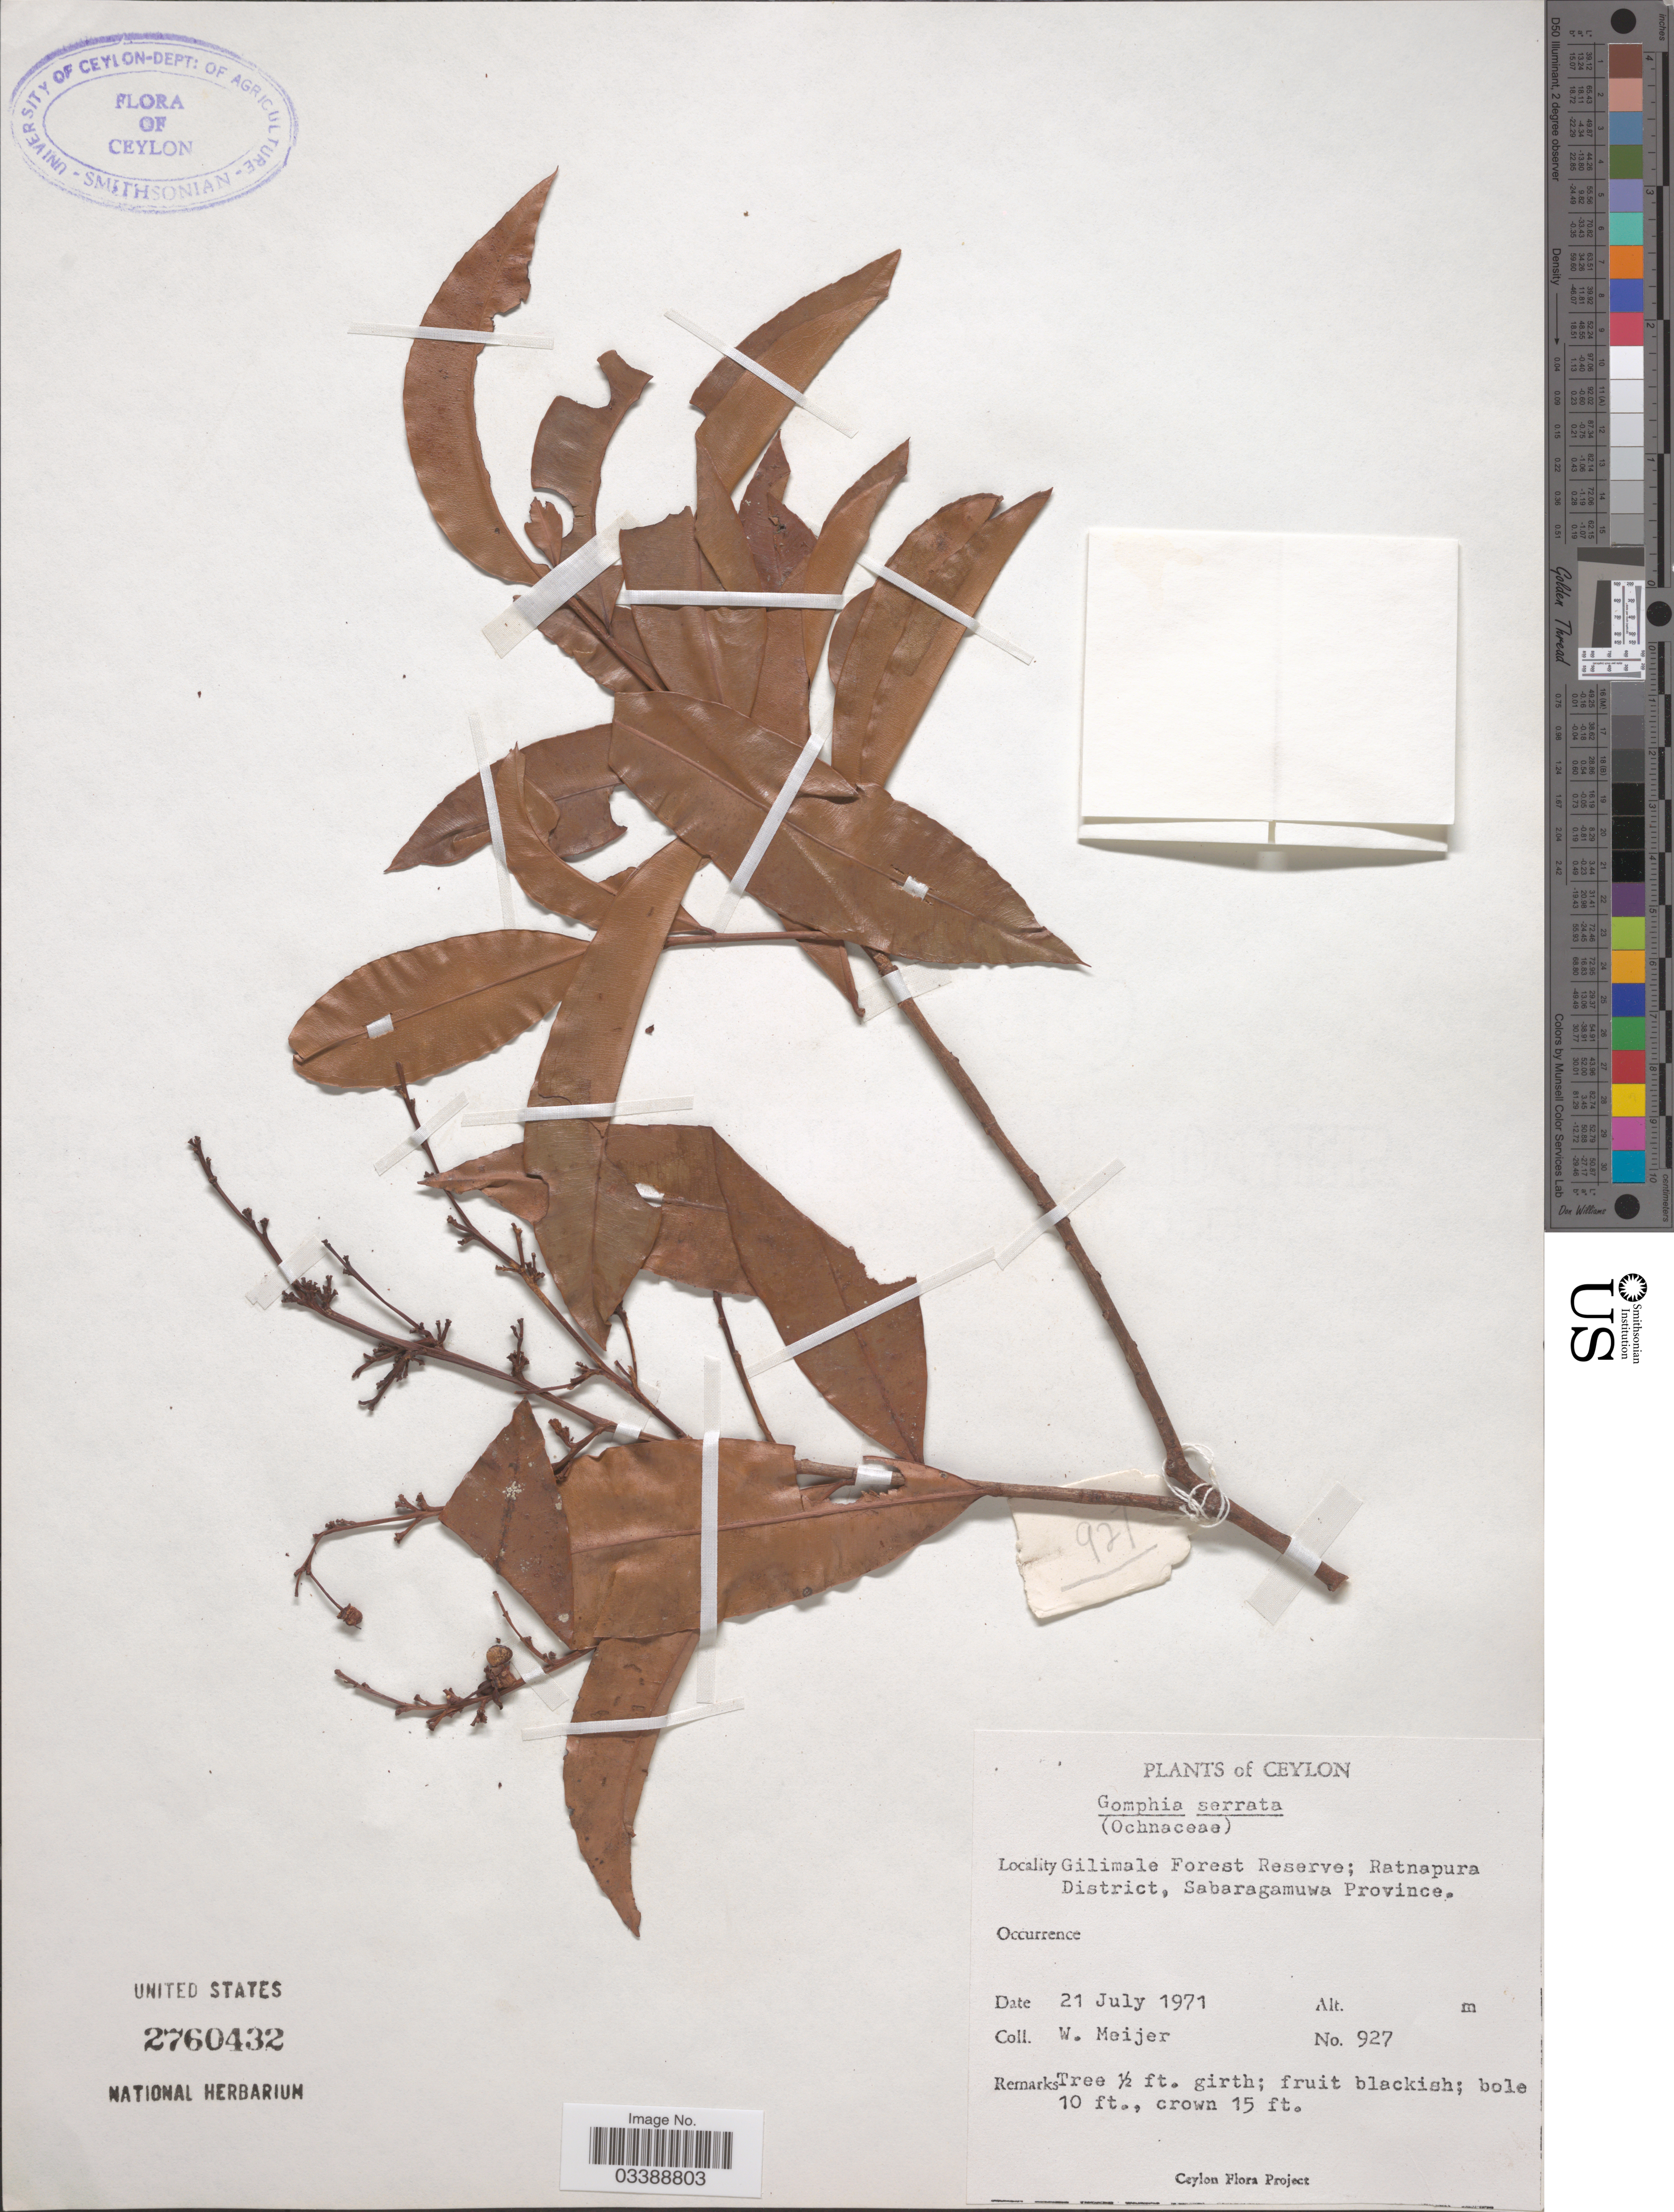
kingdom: Plantae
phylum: Tracheophyta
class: Magnoliopsida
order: Malpighiales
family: Ochnaceae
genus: Campylospermum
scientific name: Campylospermum serratum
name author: (Gaertn.) Bittrich & M.C.E. Amaral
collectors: W. Meijer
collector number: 927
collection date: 1971-07-21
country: Sri Lanka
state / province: Sabaragamuwa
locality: Ceylon. Gilimale Forest Reserve; Ratnapura District.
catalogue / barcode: US 2760432